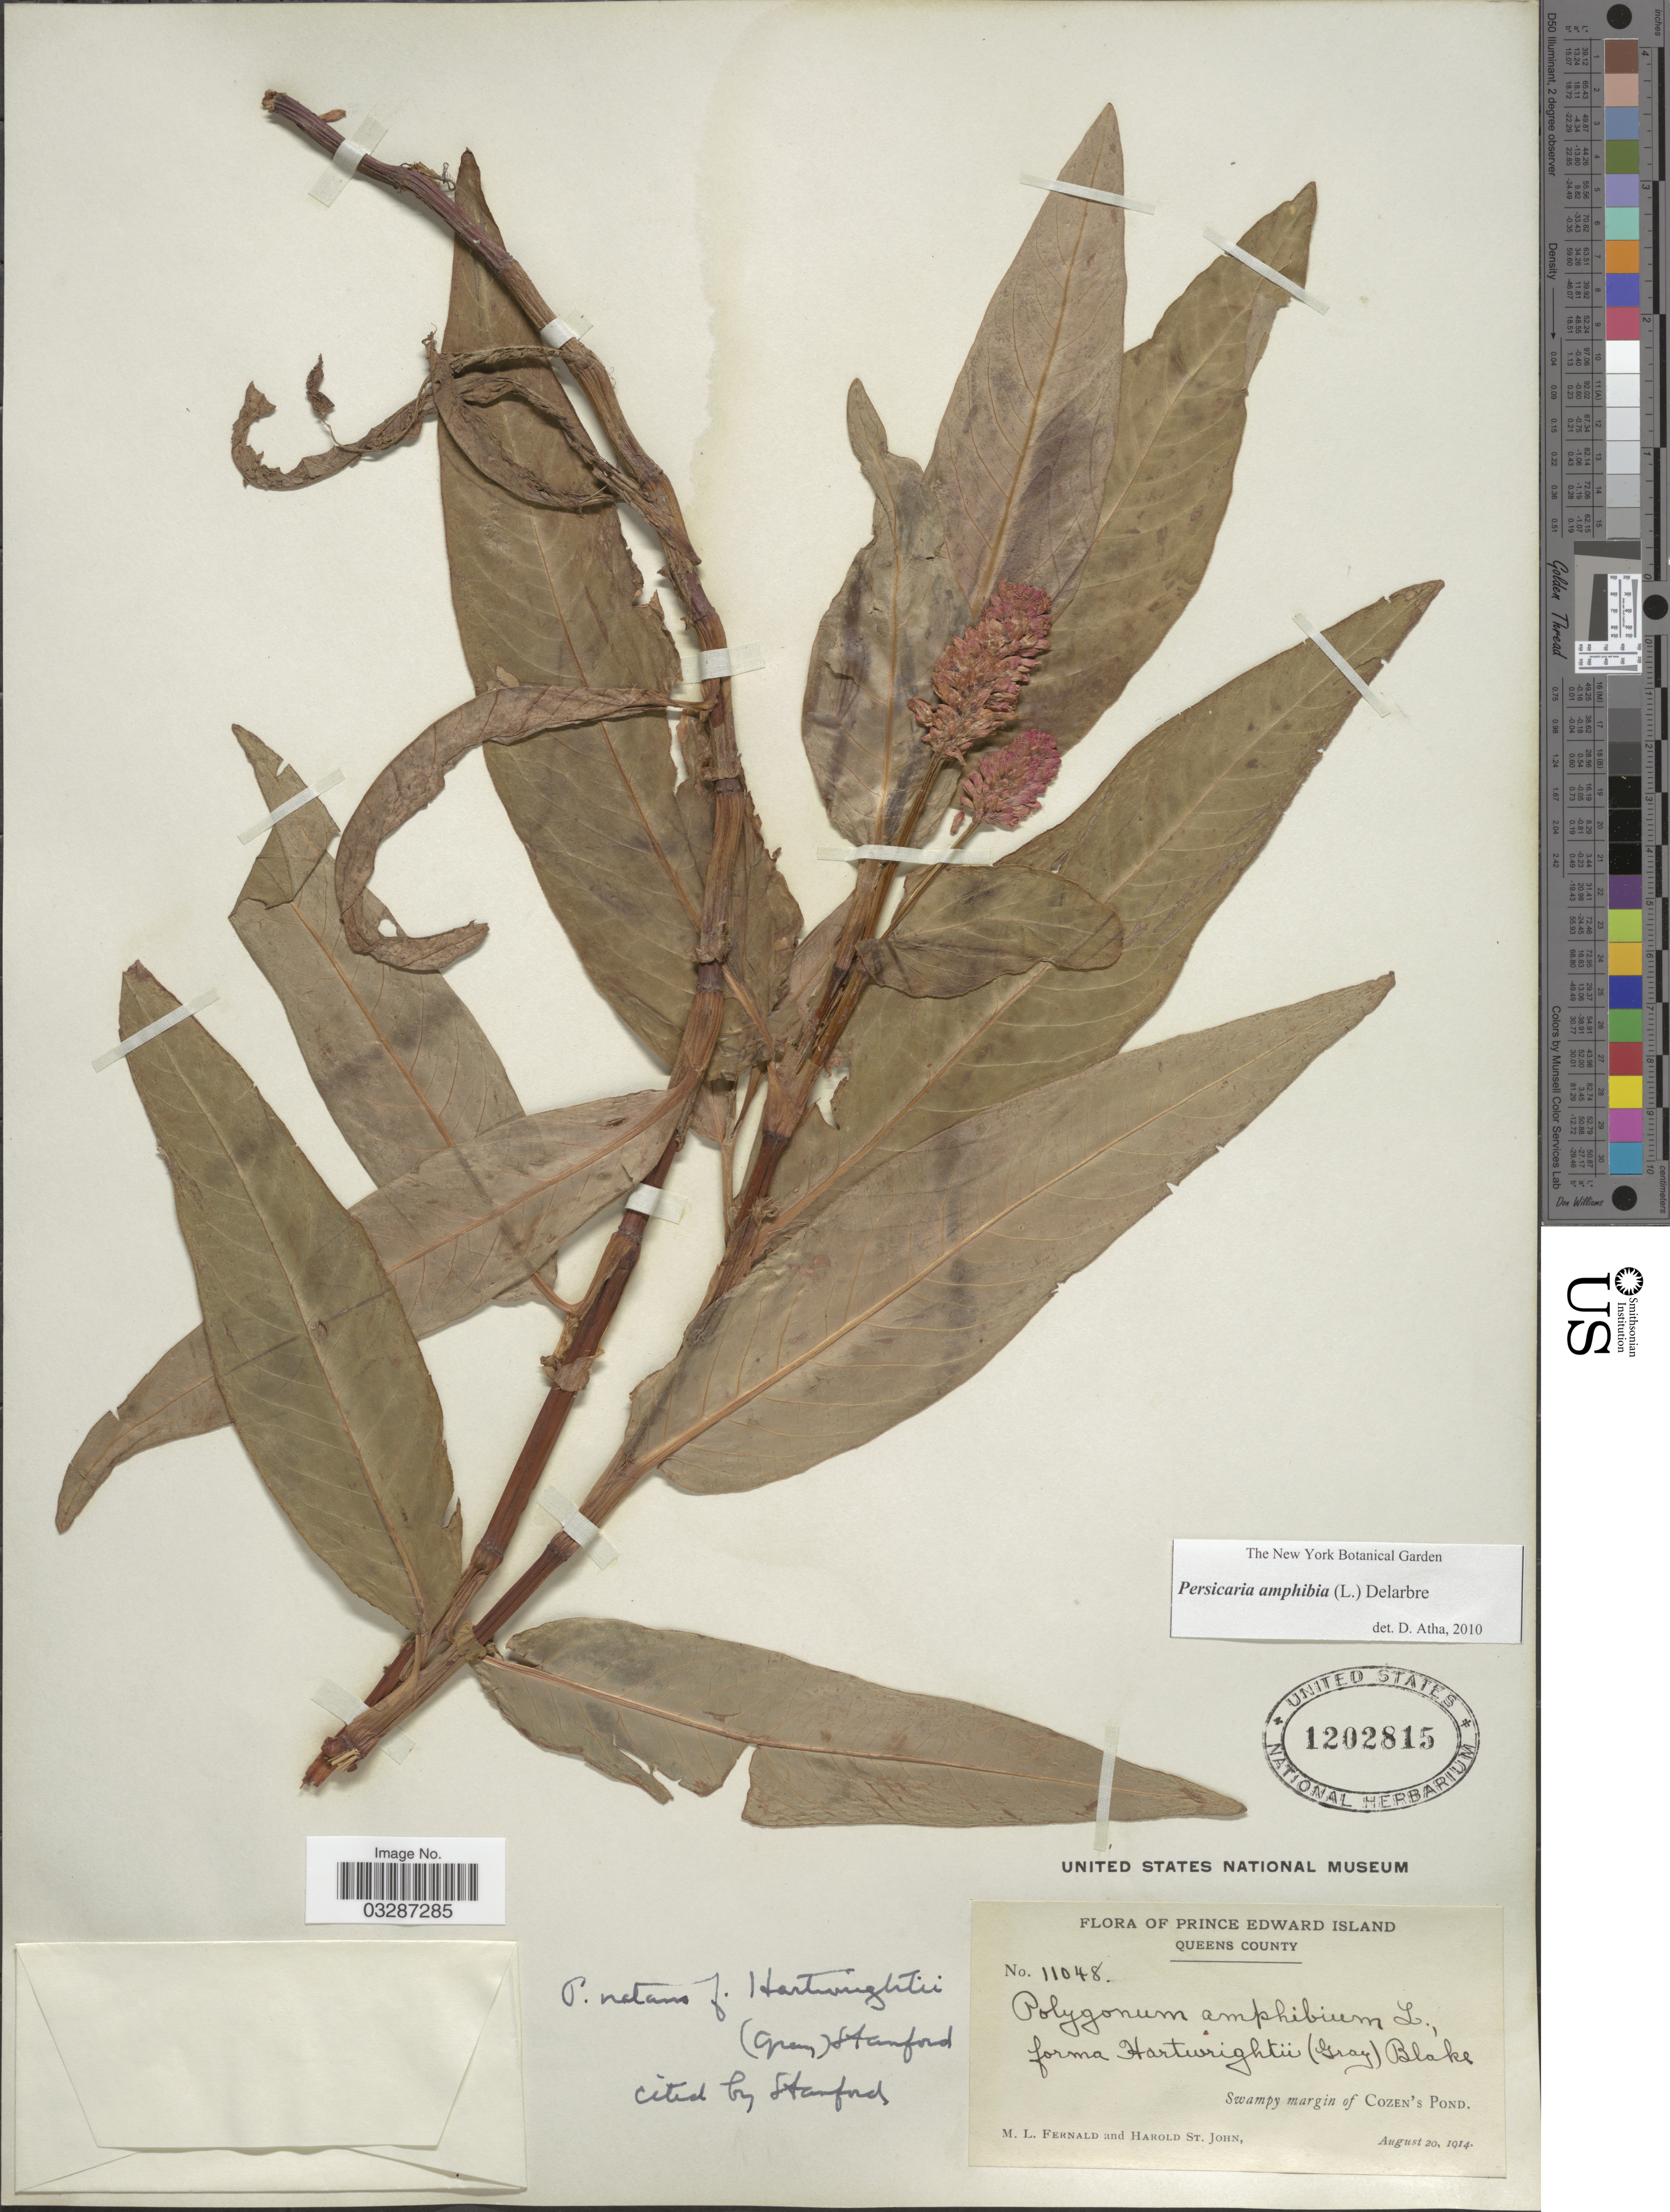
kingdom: Plantae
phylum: Tracheophyta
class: Magnoliopsida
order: Caryophyllales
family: Polygonaceae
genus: Persicaria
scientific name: Persicaria amphibia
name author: (L.) Delarbre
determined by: Atha, D. E.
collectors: M. L. Fernald & H. St. John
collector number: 11048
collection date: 1914-08-20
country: Canada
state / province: Prince Edward Island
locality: Queens County. Swampy margin of Cozen's Pond.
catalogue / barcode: US 1202815